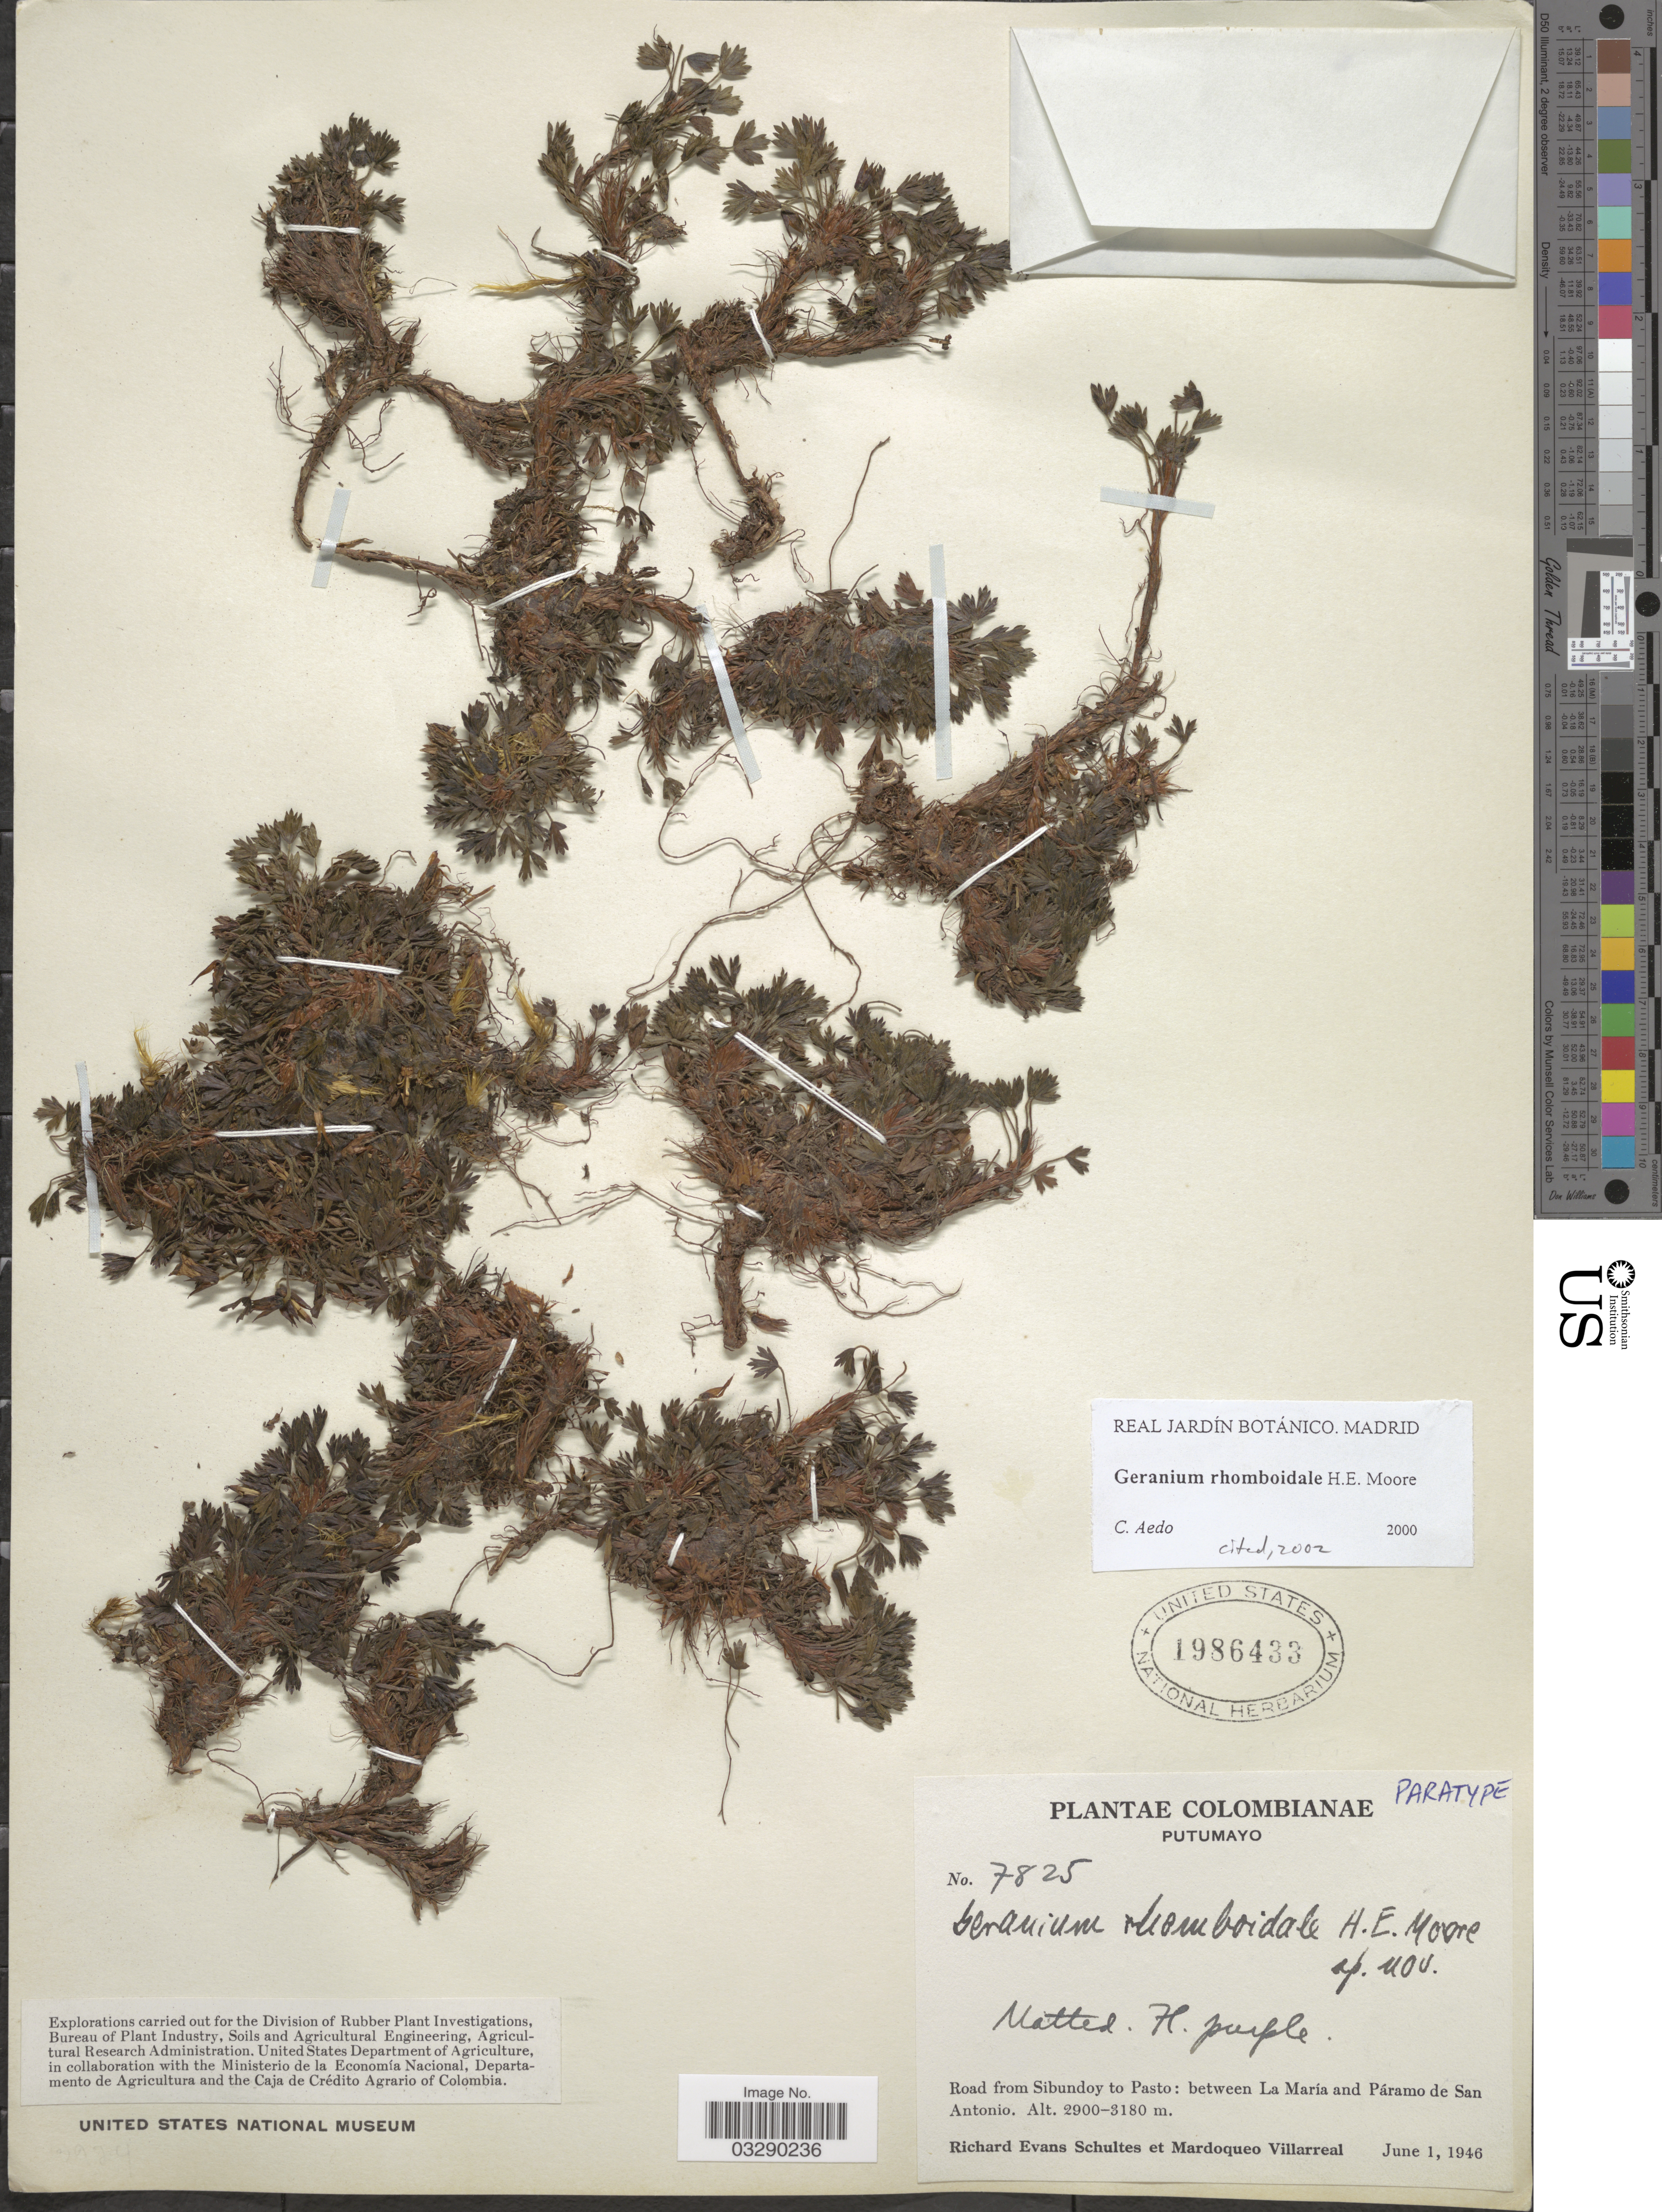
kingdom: Plantae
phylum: Tracheophyta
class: Magnoliopsida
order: Geraniales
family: Geraniaceae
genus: Geranium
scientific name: Geranium rhomboidale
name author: H.E. Moore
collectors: R. E. Schultes & M. Villarreal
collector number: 7825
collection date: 1946-06-01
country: Colombia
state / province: Putumayo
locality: Road from Sibundoy to Pasto: between La María and Páramo de San Antonio.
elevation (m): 2900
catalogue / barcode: US 1986433